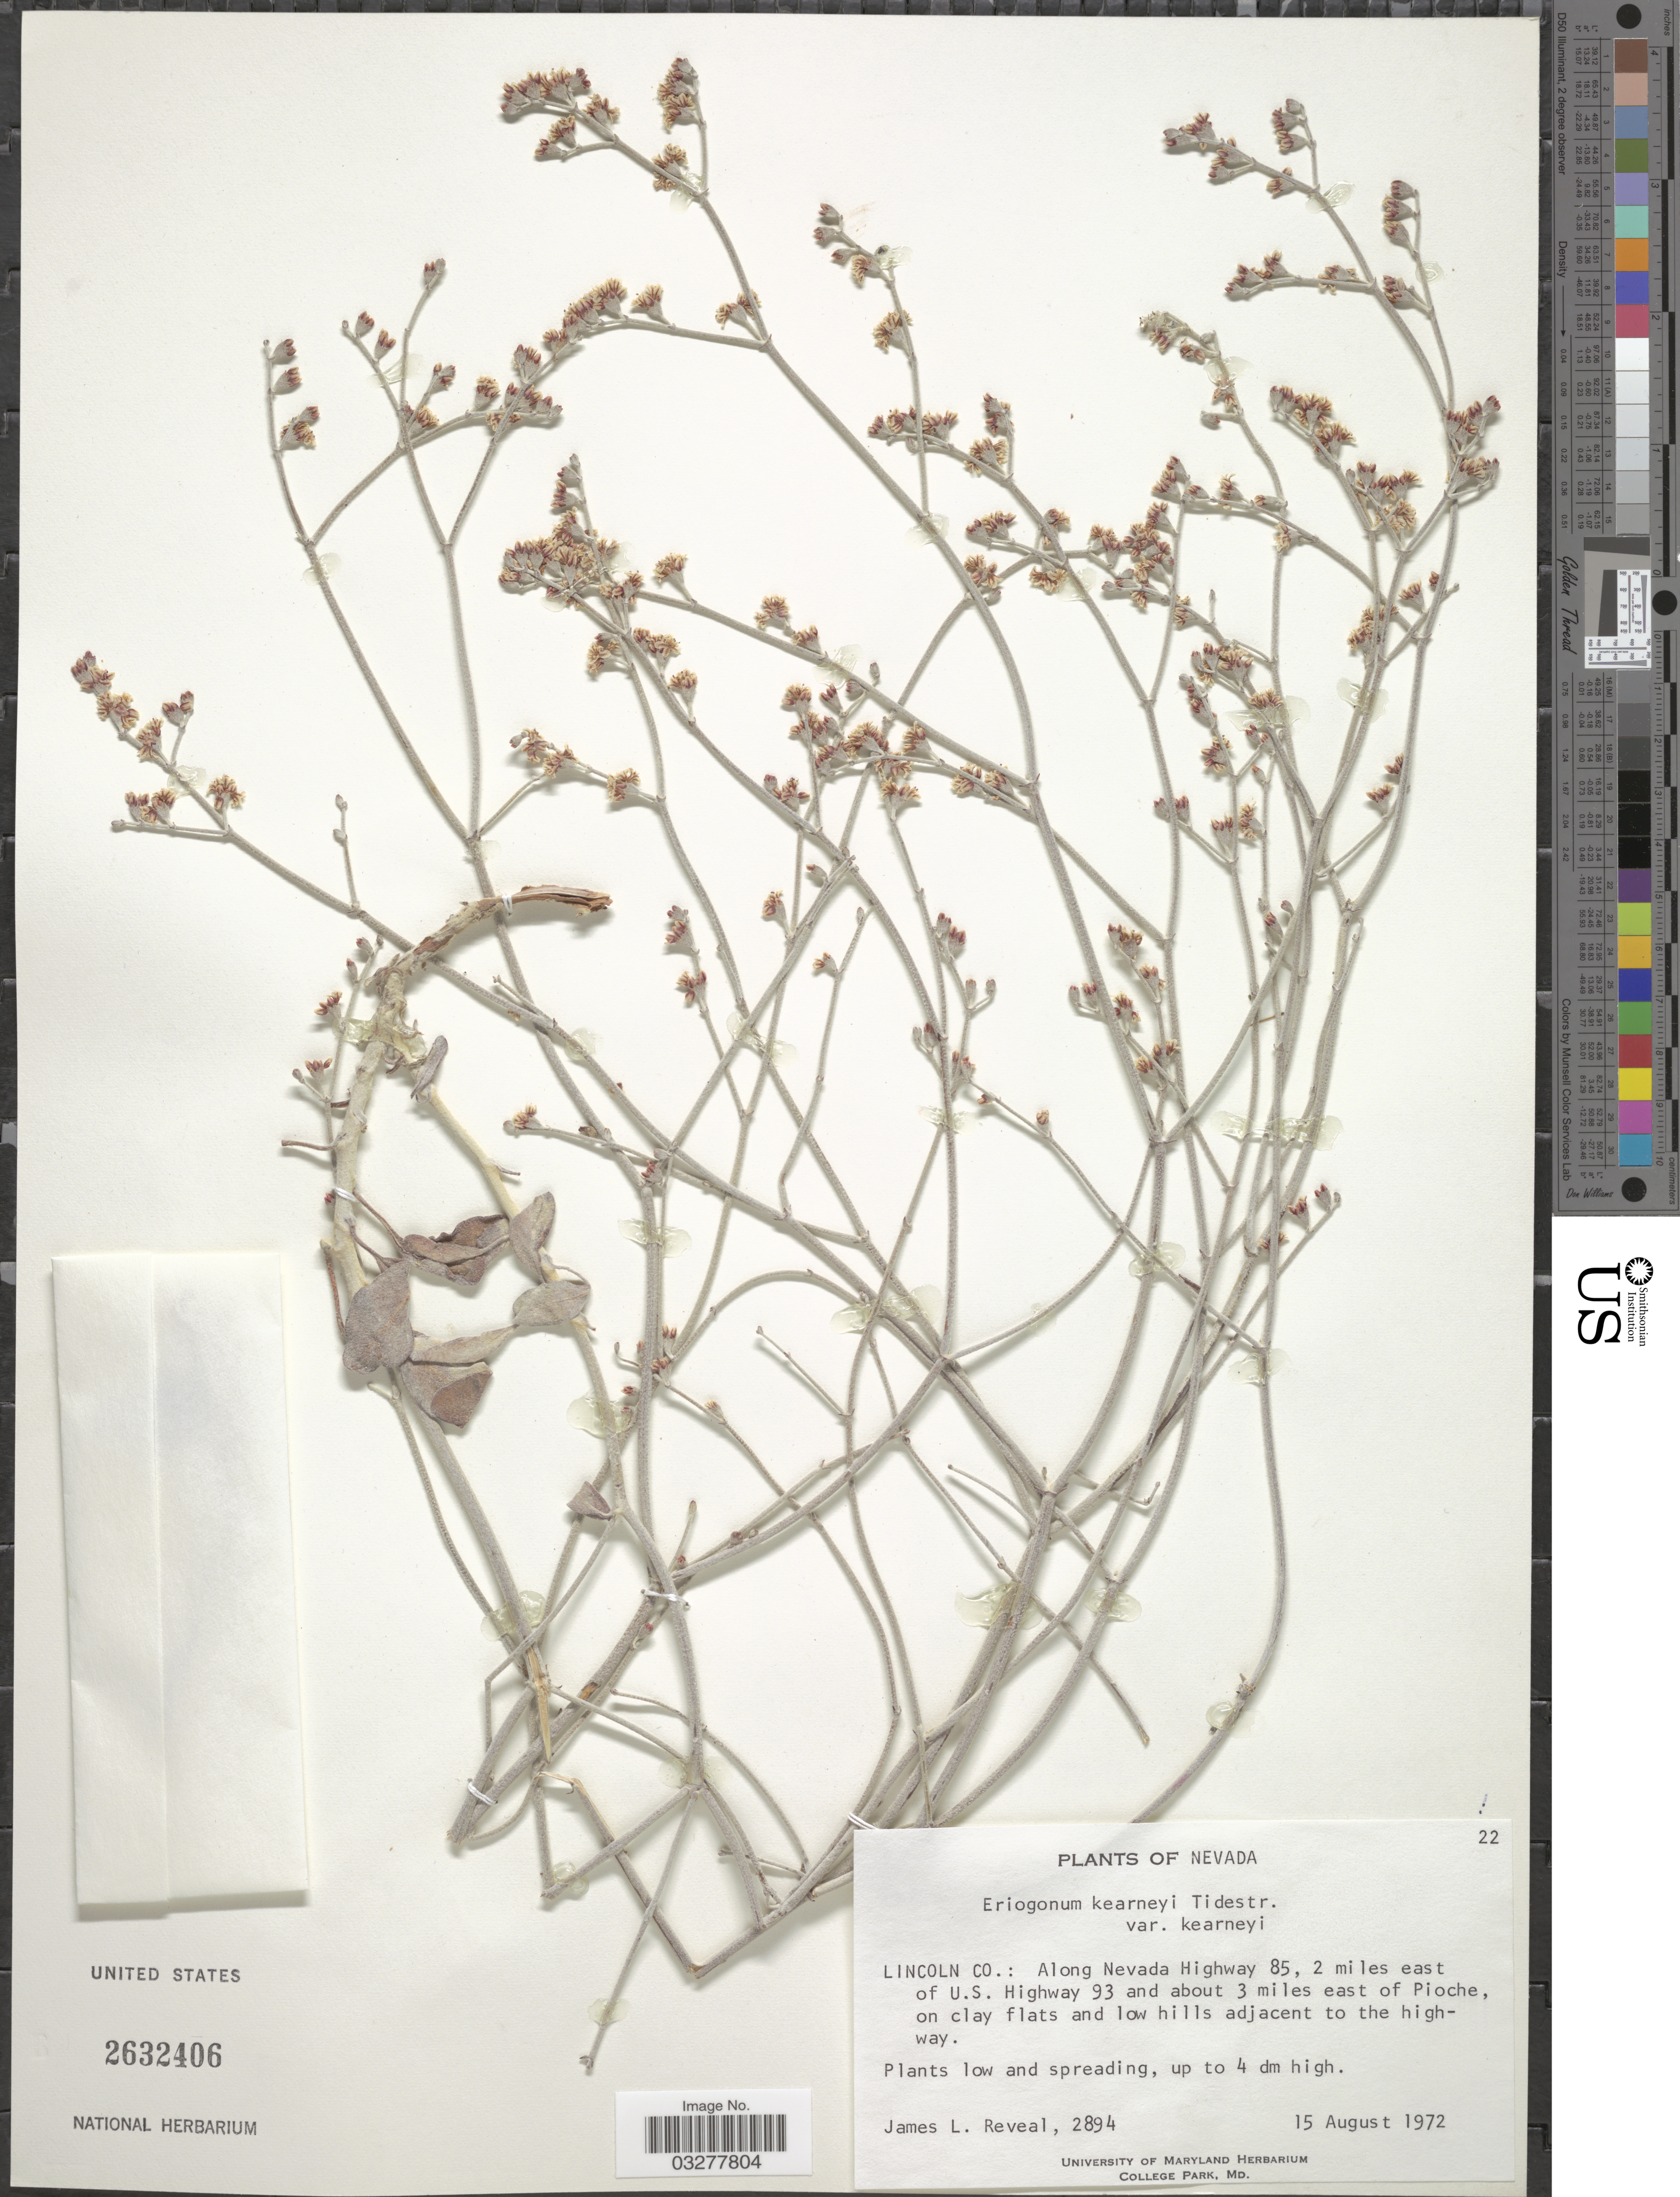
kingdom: Plantae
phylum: Tracheophyta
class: Magnoliopsida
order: Caryophyllales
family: Polygonaceae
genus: Eriogonum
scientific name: Eriogonum kearneyi var. kearneyi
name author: Tidestr.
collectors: J. L. Reveal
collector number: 2894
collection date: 1972-08-15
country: United States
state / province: Nevada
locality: Lincoln Co.: Along Nevada Highway 85, 2 miles east of U.S. Highway 93 and about 3 miles east of Pioche.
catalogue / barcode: US 2632406